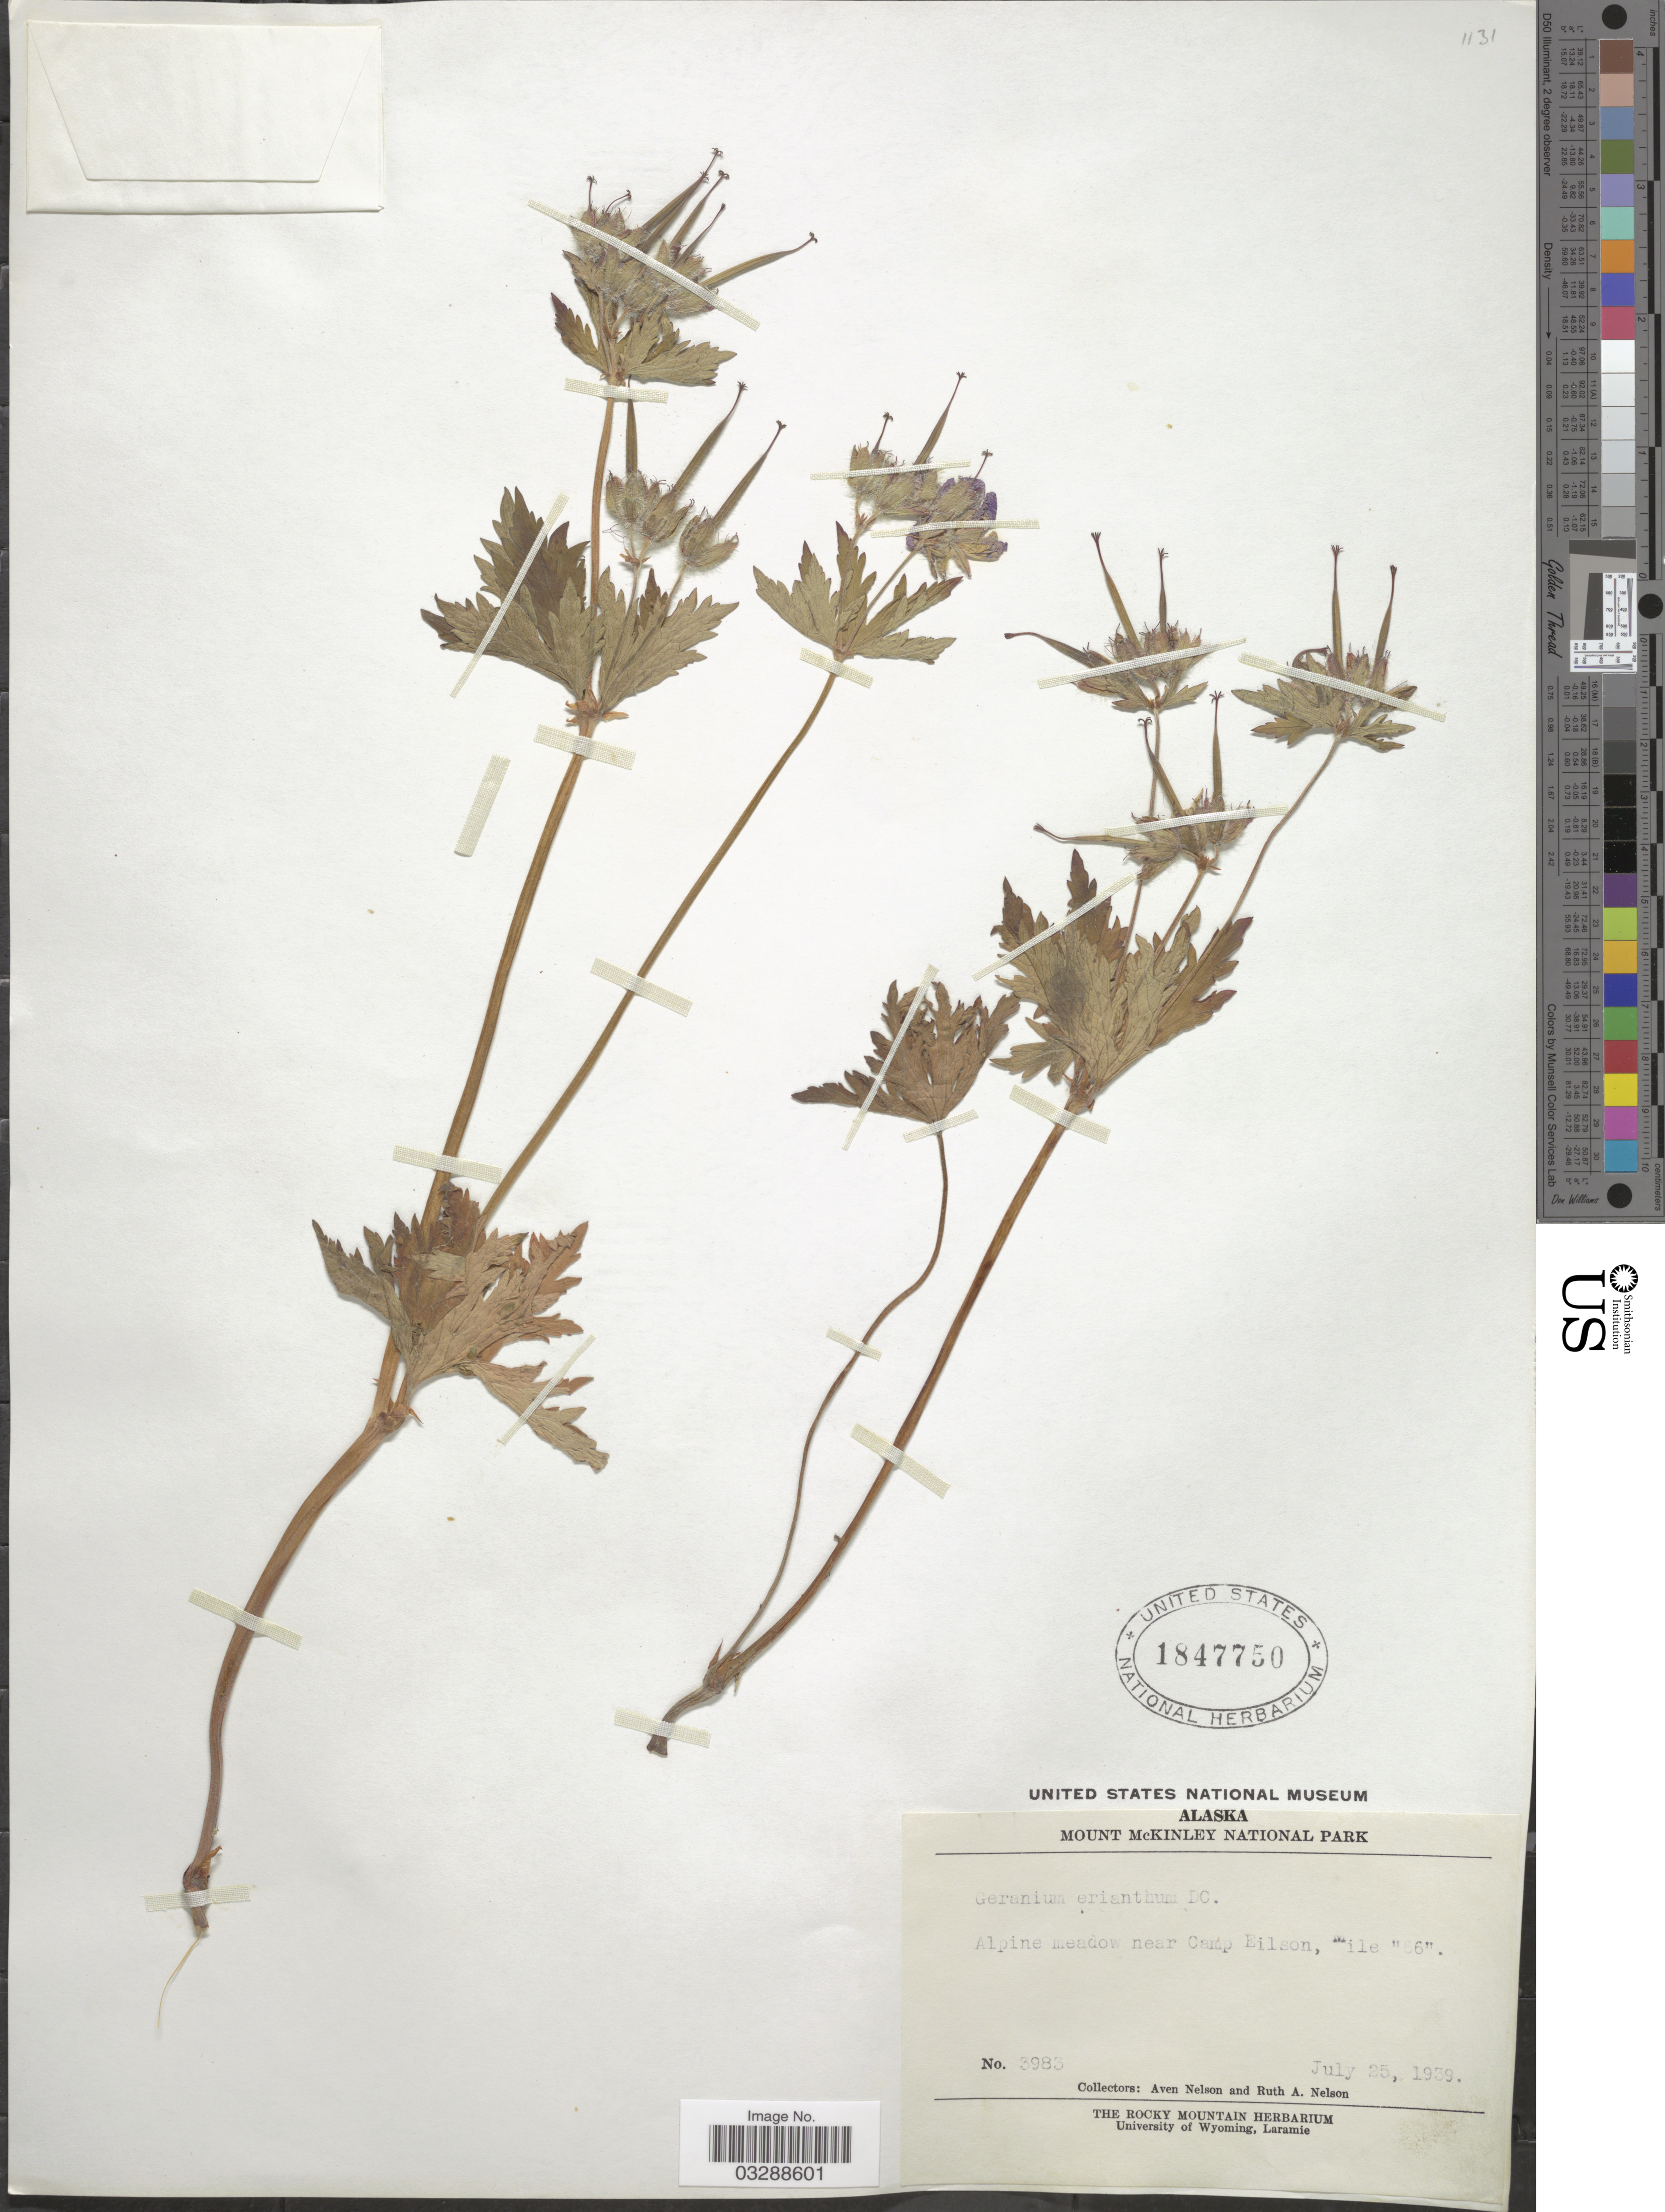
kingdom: Plantae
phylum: Tracheophyta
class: Magnoliopsida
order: Geraniales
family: Geraniaceae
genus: Geranium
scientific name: Geranium erianthum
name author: DC.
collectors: A. Nelson & R. A. Nelson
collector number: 3983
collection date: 1939-07-25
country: United States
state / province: Alaska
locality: Mount McKinley National Park, Alpine meadow near Camp Eilson, Mile "66".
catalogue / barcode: US 1847750